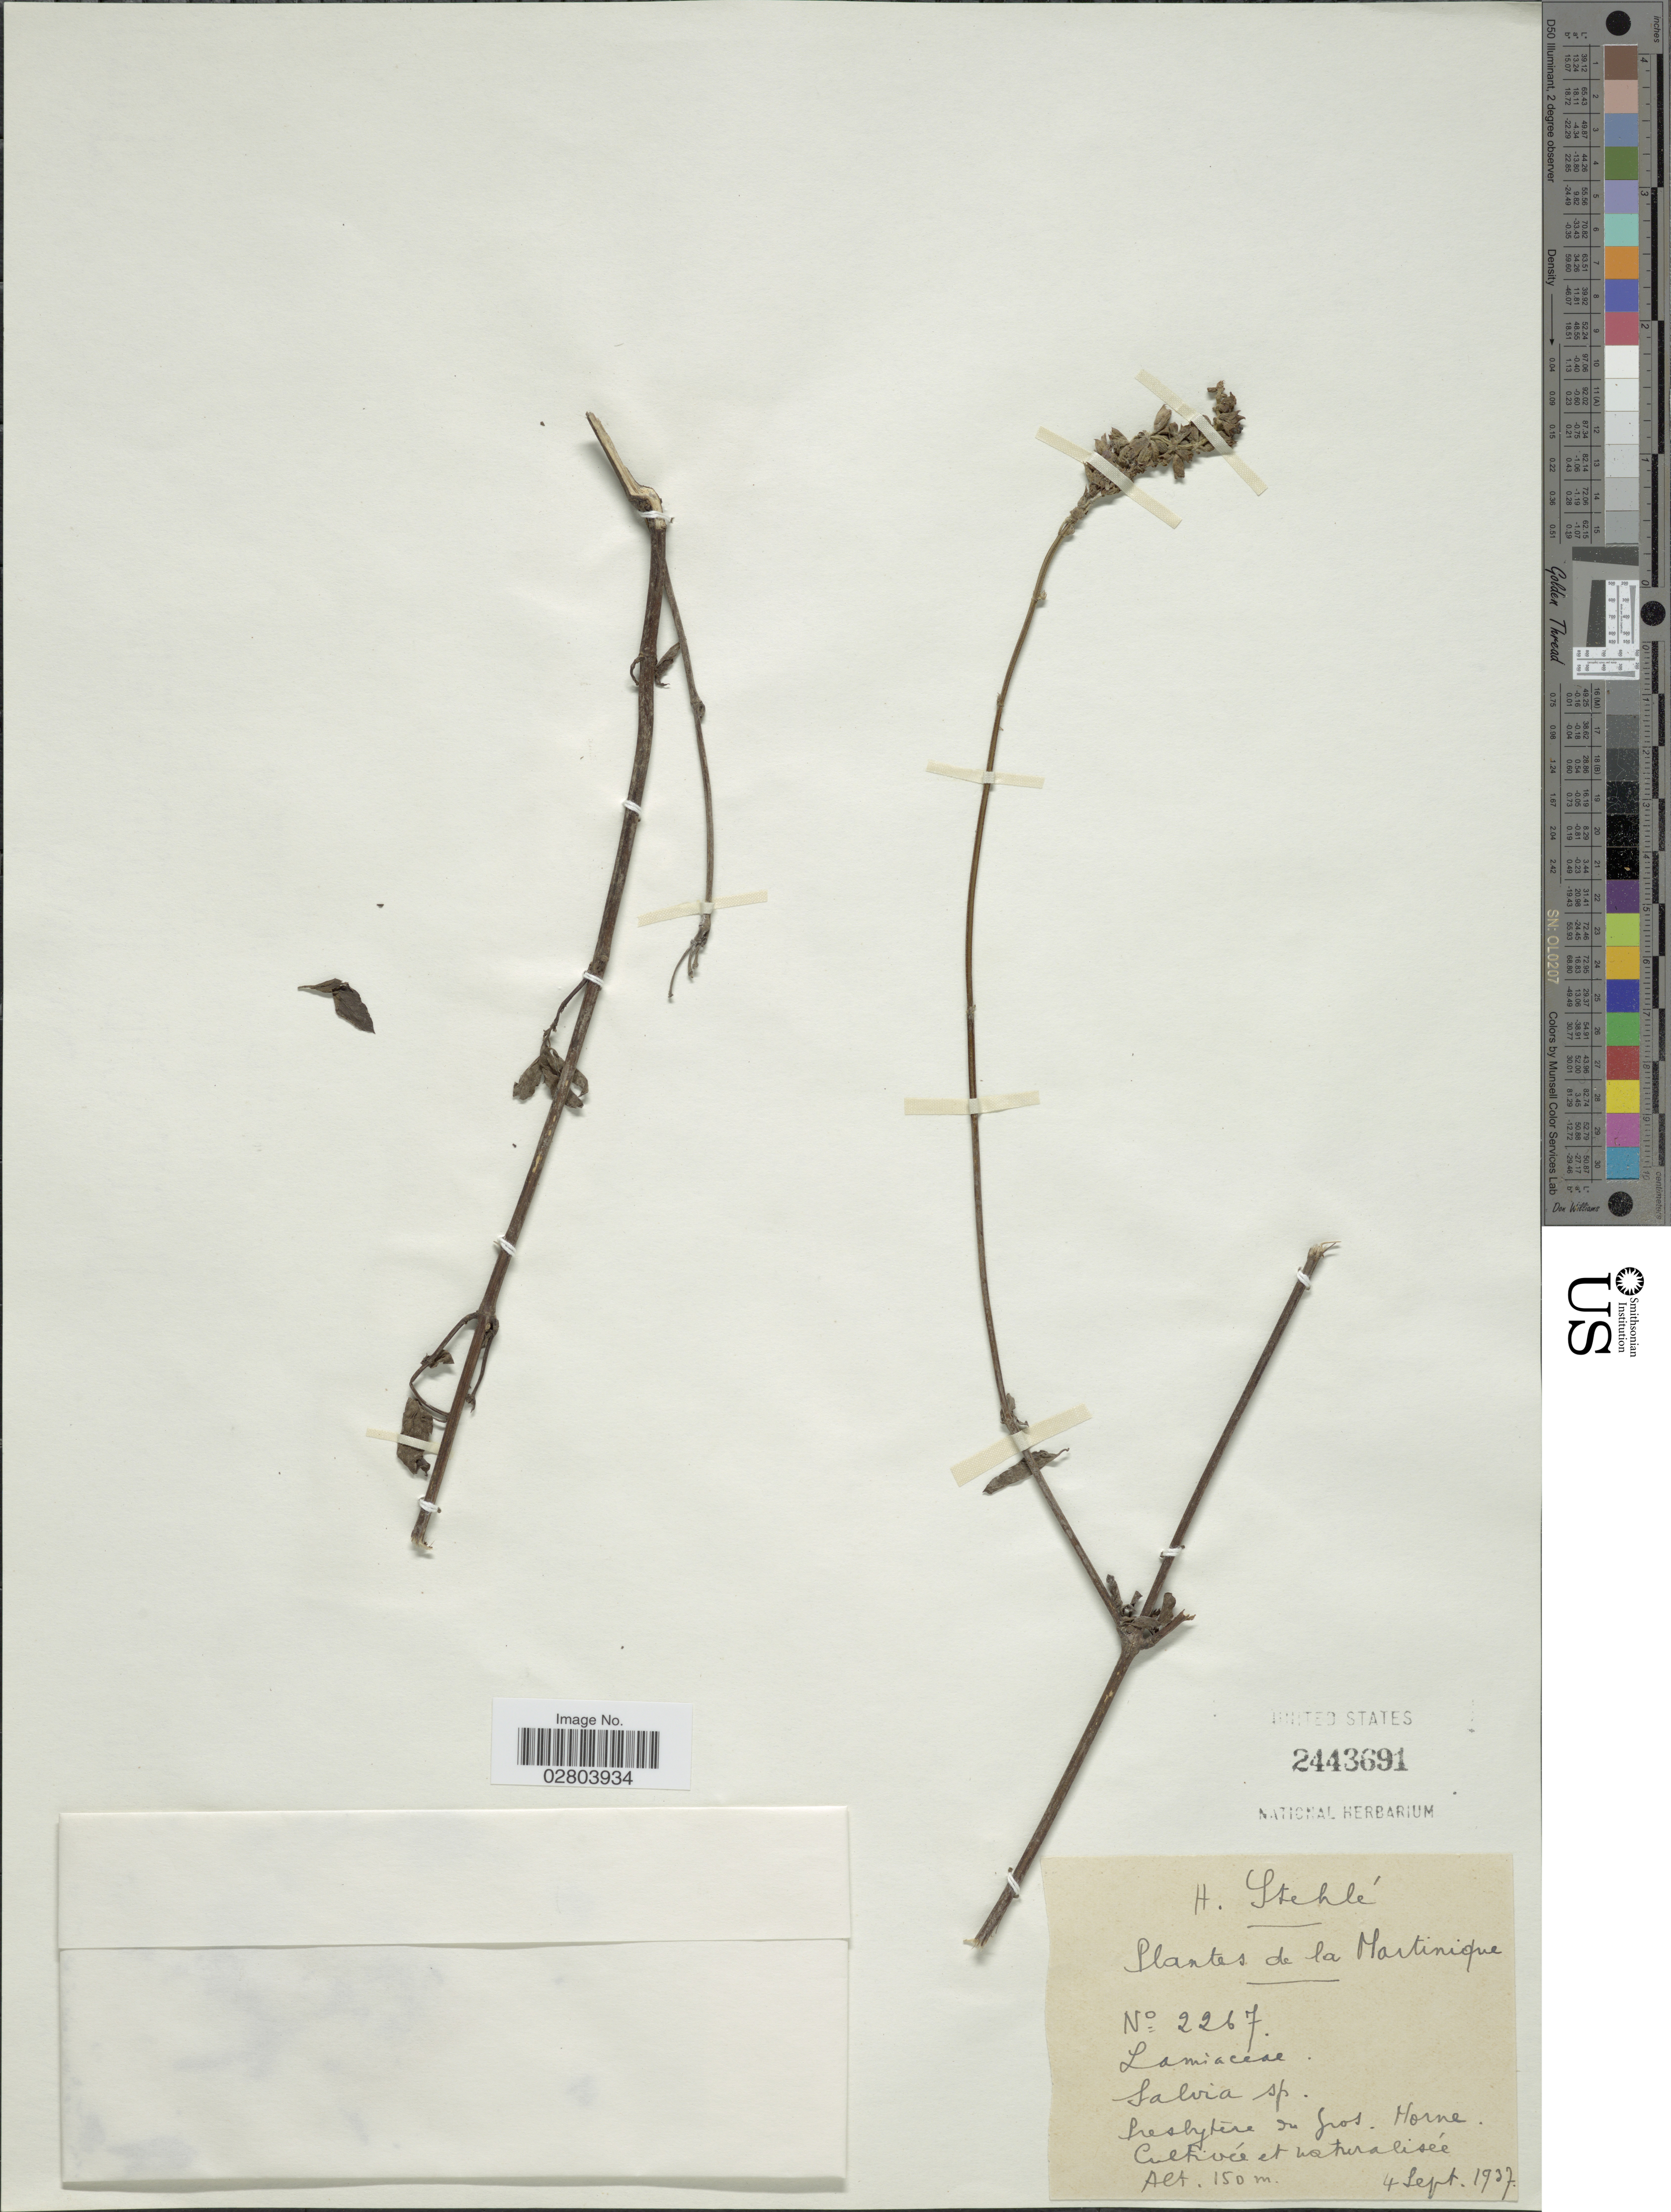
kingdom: Plantae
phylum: Tracheophyta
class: Magnoliopsida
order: Lamiales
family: Lamiaceae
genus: Salvia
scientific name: Salvia sp.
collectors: H. Stehlé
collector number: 2267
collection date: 1937-09-04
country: Martinique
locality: Presbytére du Gros.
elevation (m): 150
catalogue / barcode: US 2443691